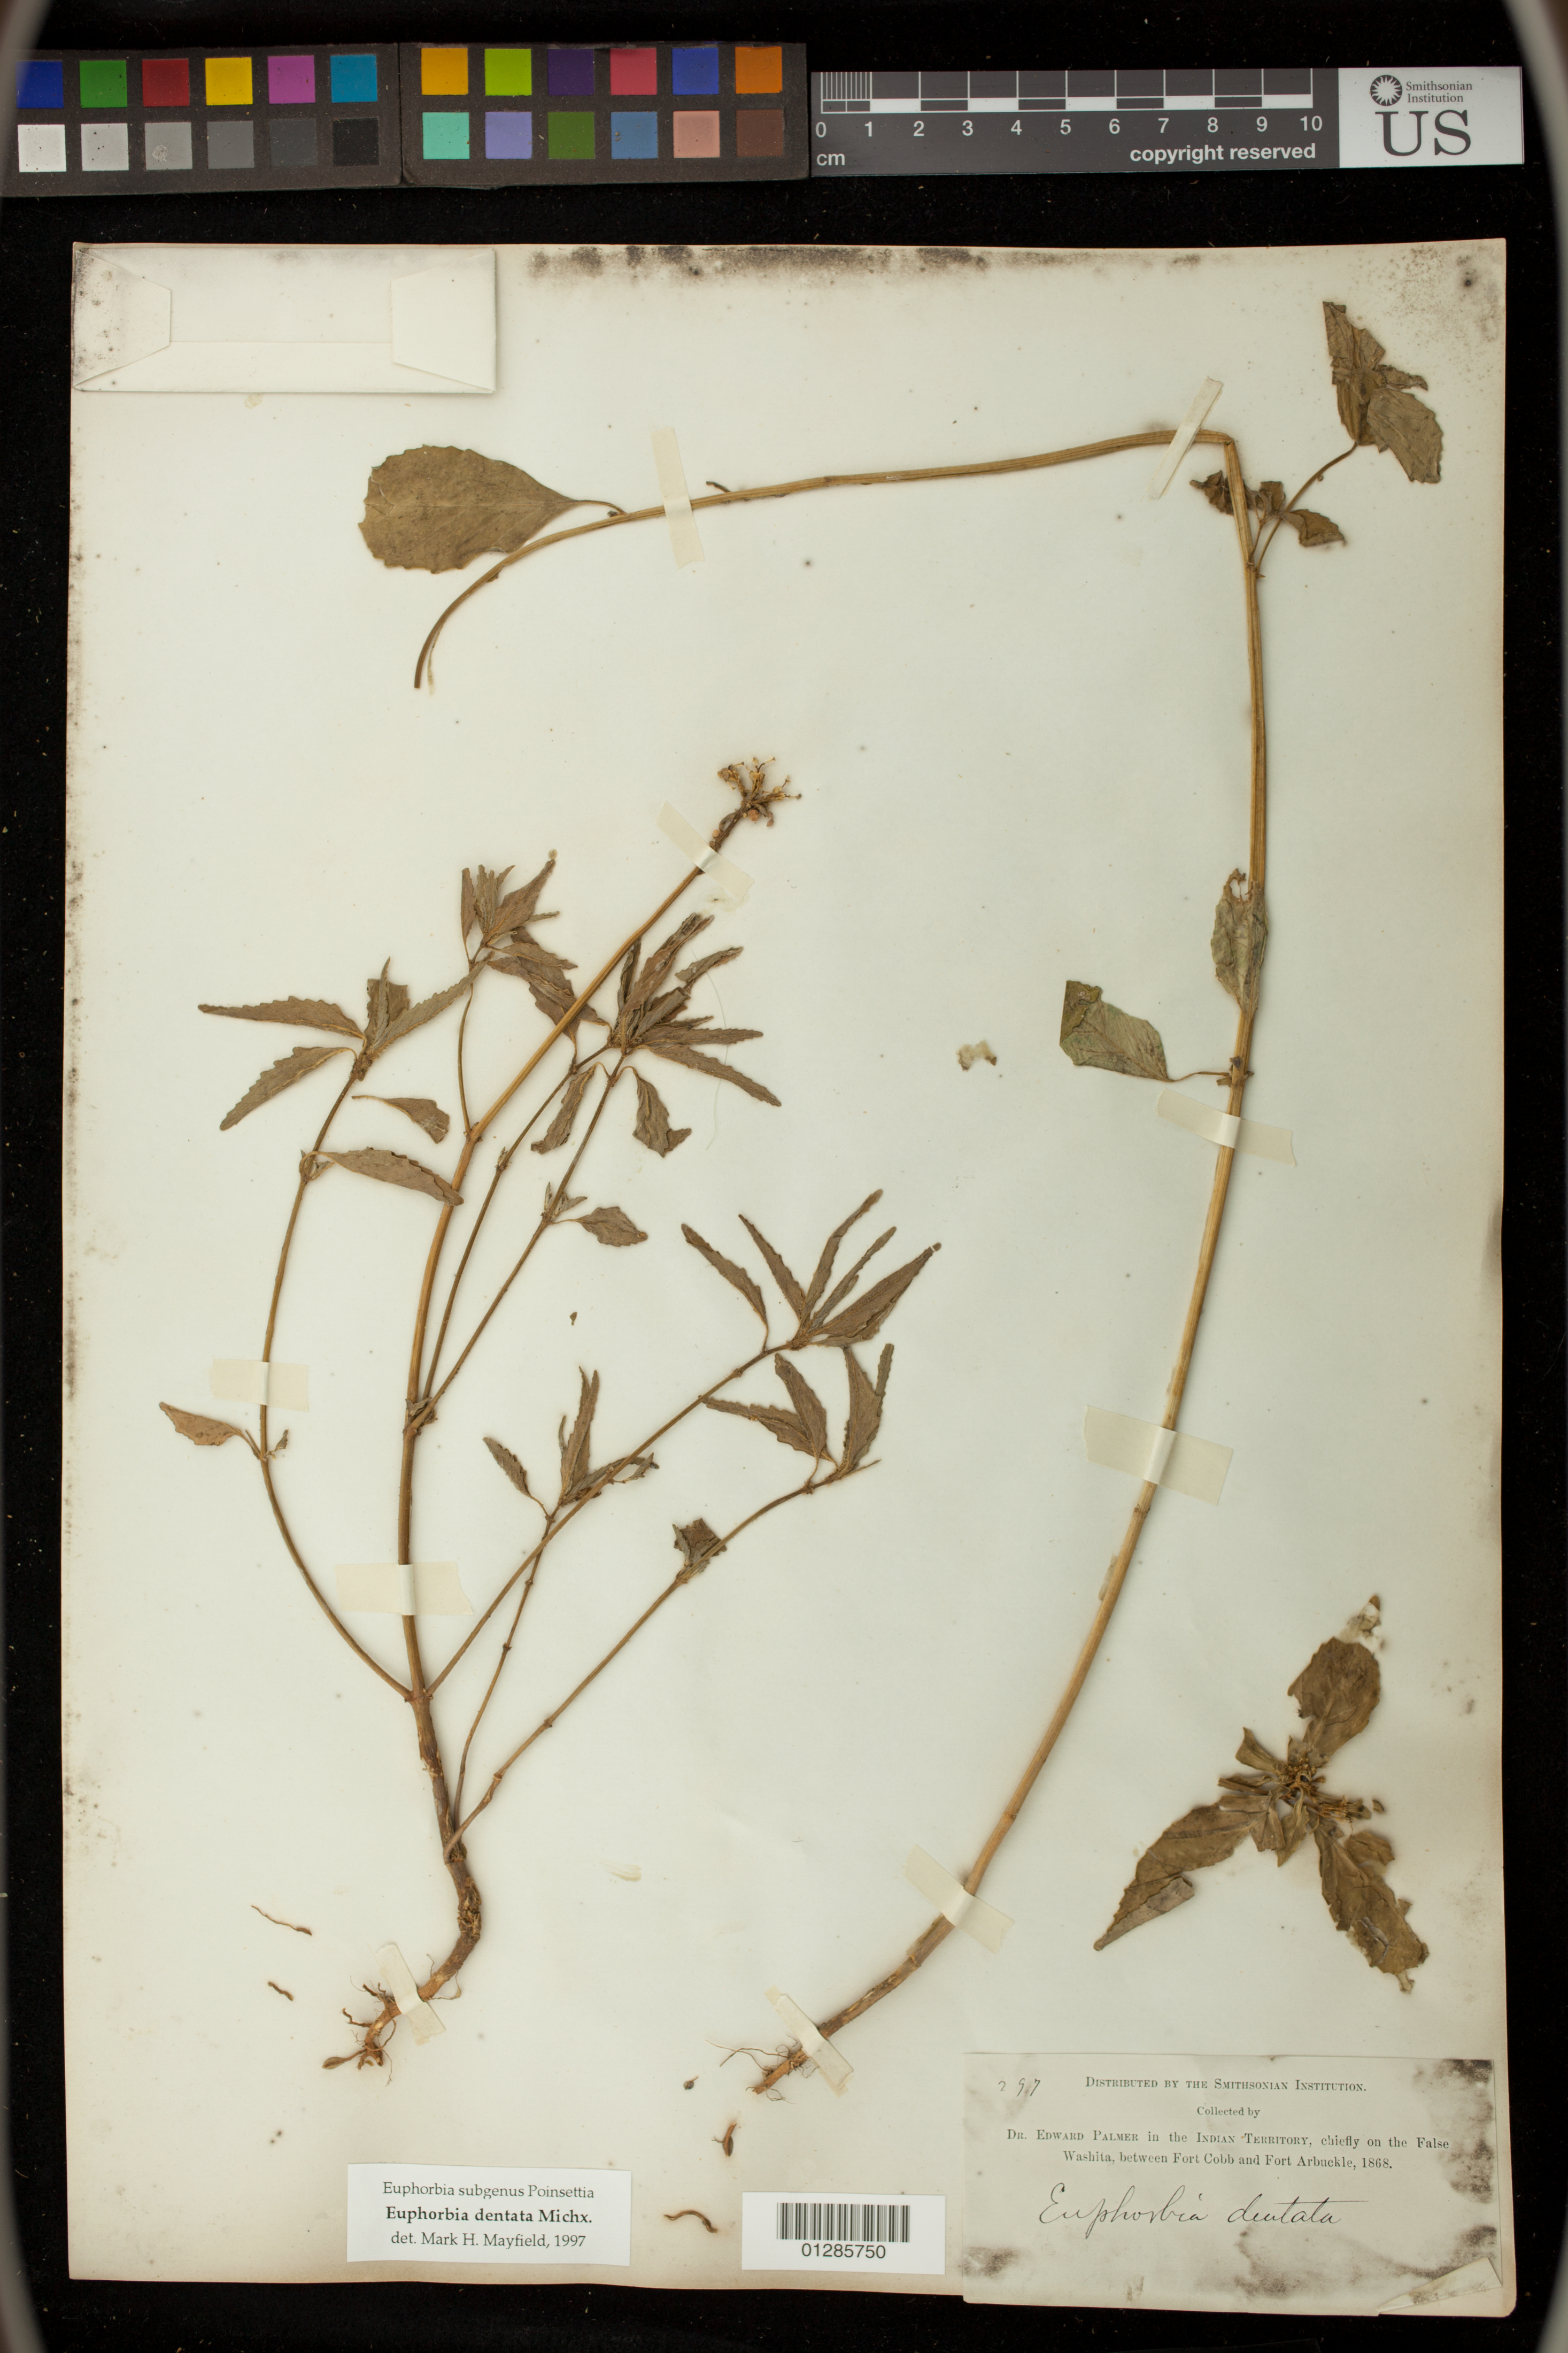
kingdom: Plantae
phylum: Tracheophyta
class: Magnoliopsida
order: Malpighiales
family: Euphorbiaceae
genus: Euphorbia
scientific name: Euphorbia dentata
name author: Michx.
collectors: E. Palmer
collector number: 297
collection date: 1868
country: United States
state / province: Oklahoma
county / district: Washita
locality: Indian Territory, chiefly on the False Washita, between Fort Cobb and Fort Arbuckle.